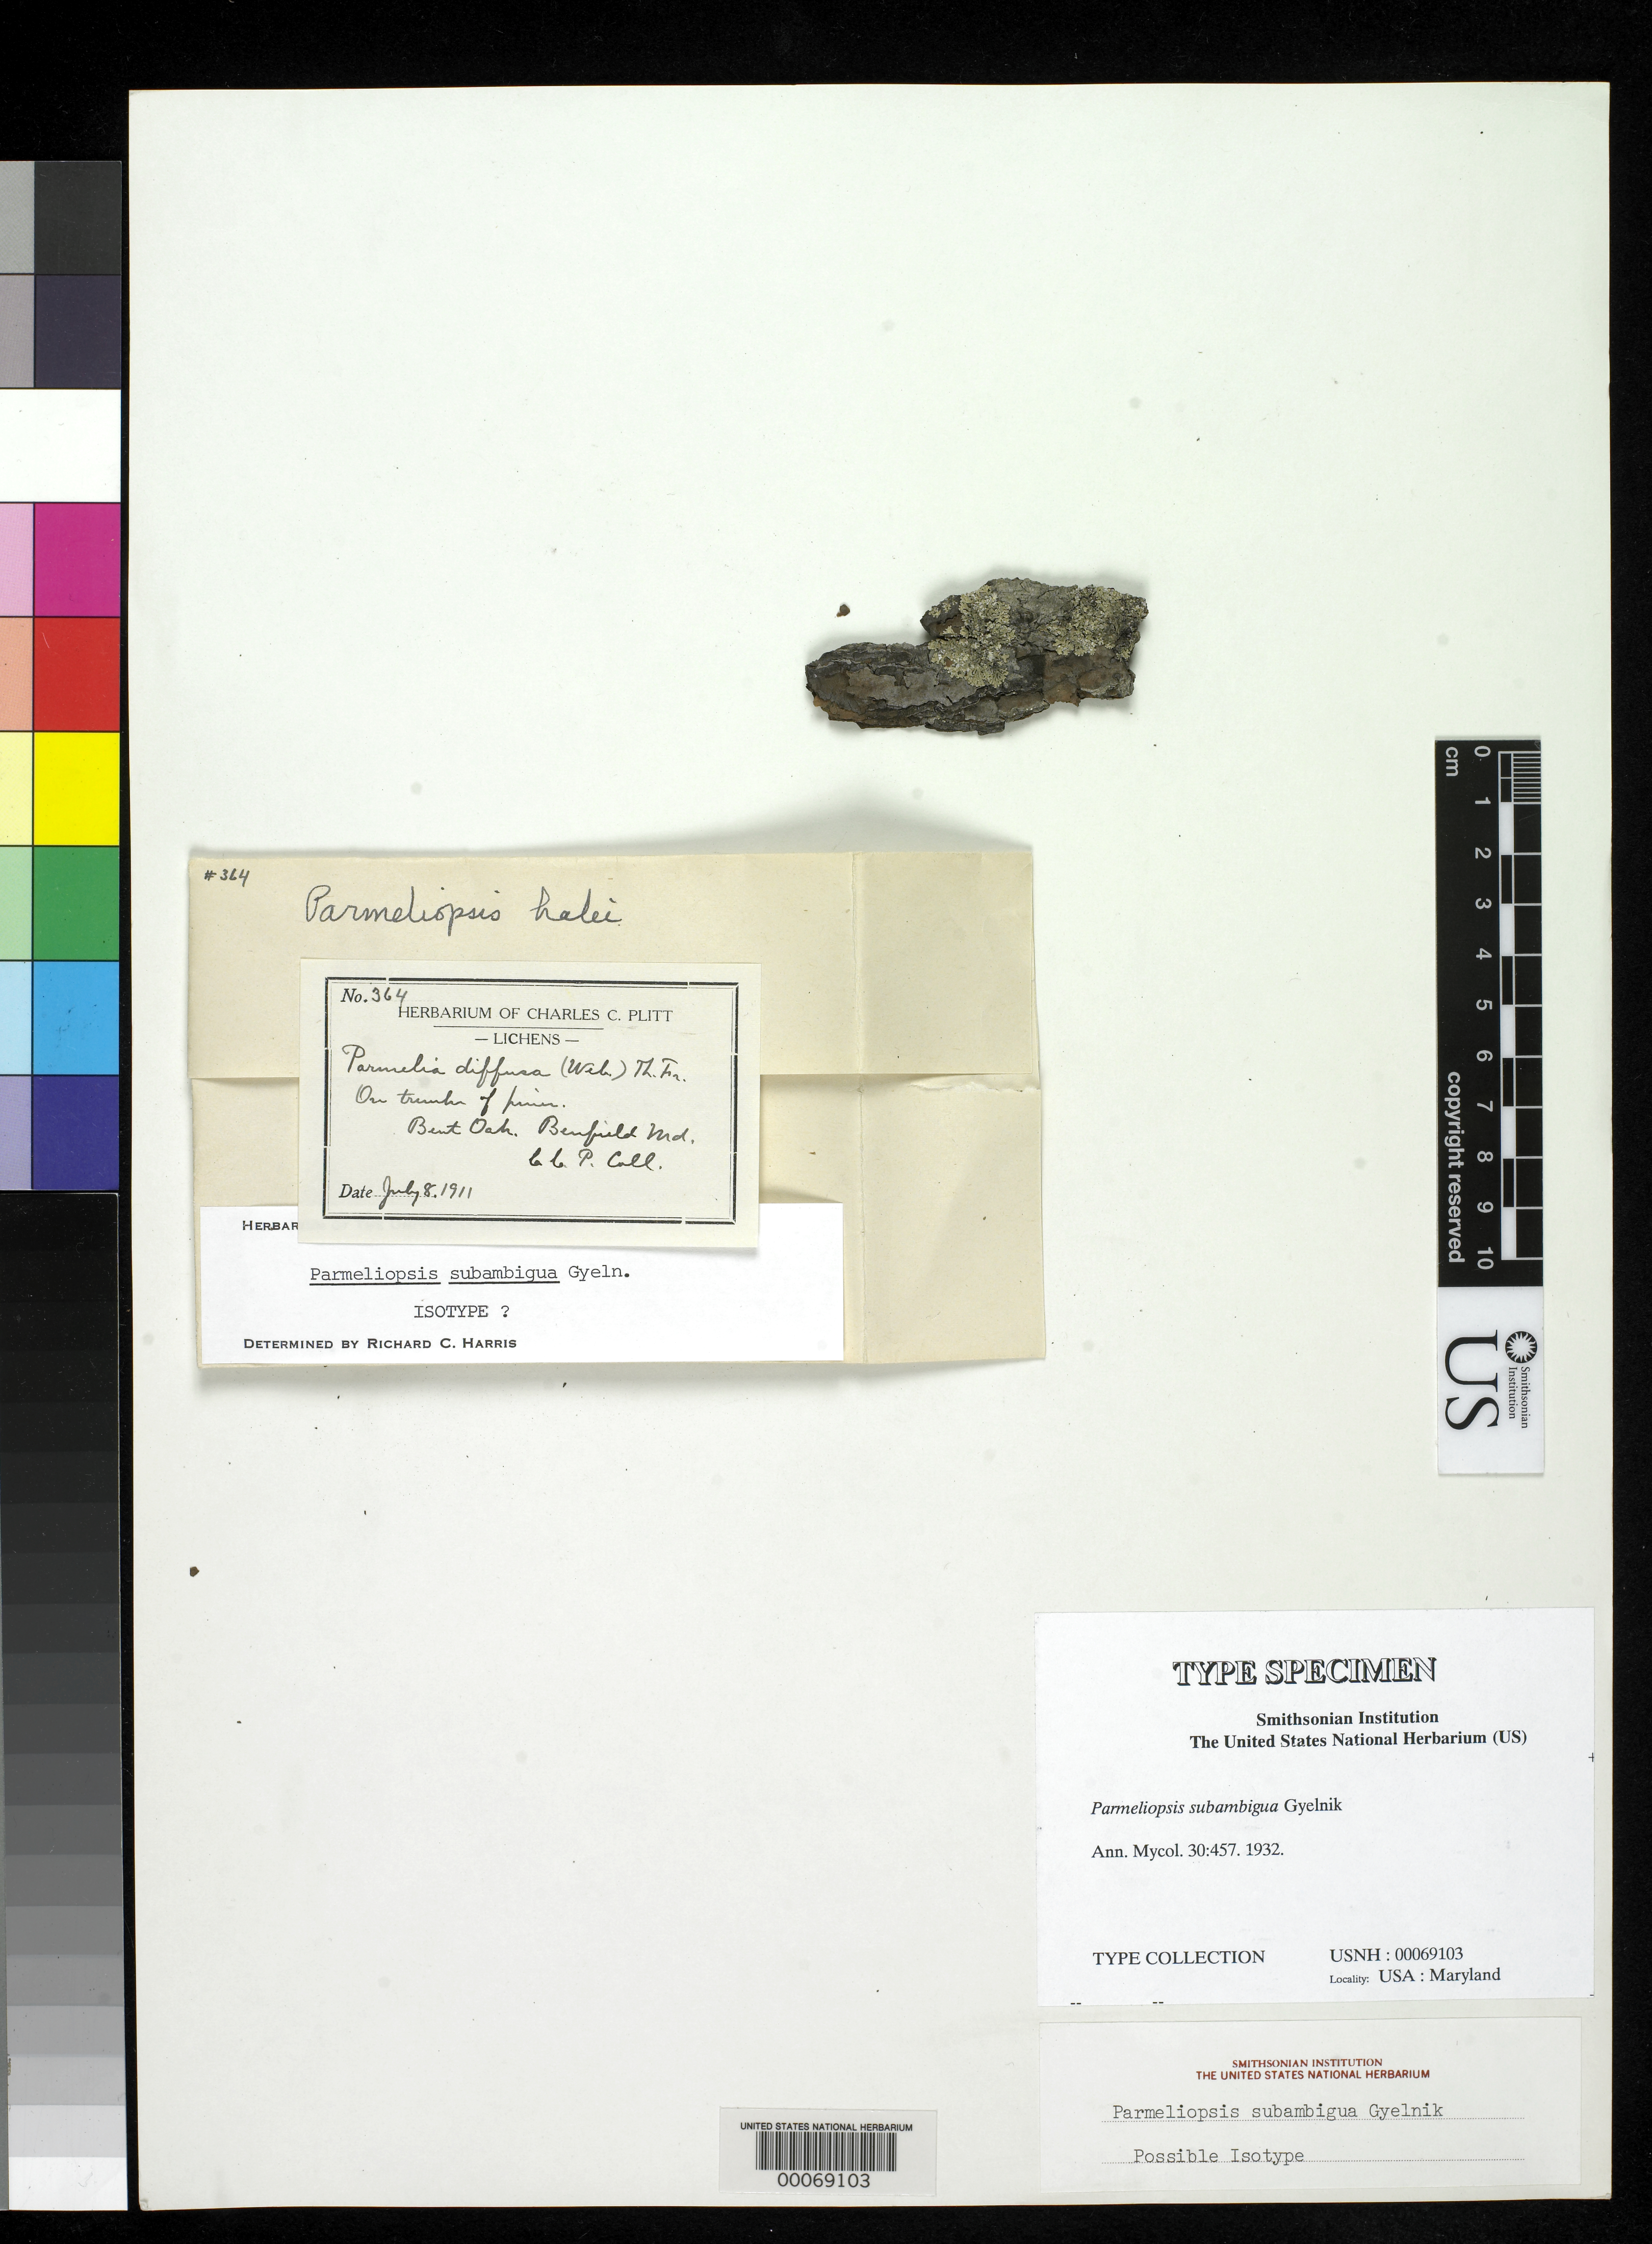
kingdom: Fungi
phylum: Ascomycota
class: Lecanoromycetes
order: Lecanorales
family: Parmeliaceae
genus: Parmeliopsis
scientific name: Parmeliopsis subambigua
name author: Gyeln.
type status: Possible Isotype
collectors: C. Plitt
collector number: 364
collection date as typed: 08 Jul 1911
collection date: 1911-07-08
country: United States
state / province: Maryland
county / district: Anne Arundel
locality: Benifield, Bent Oak.